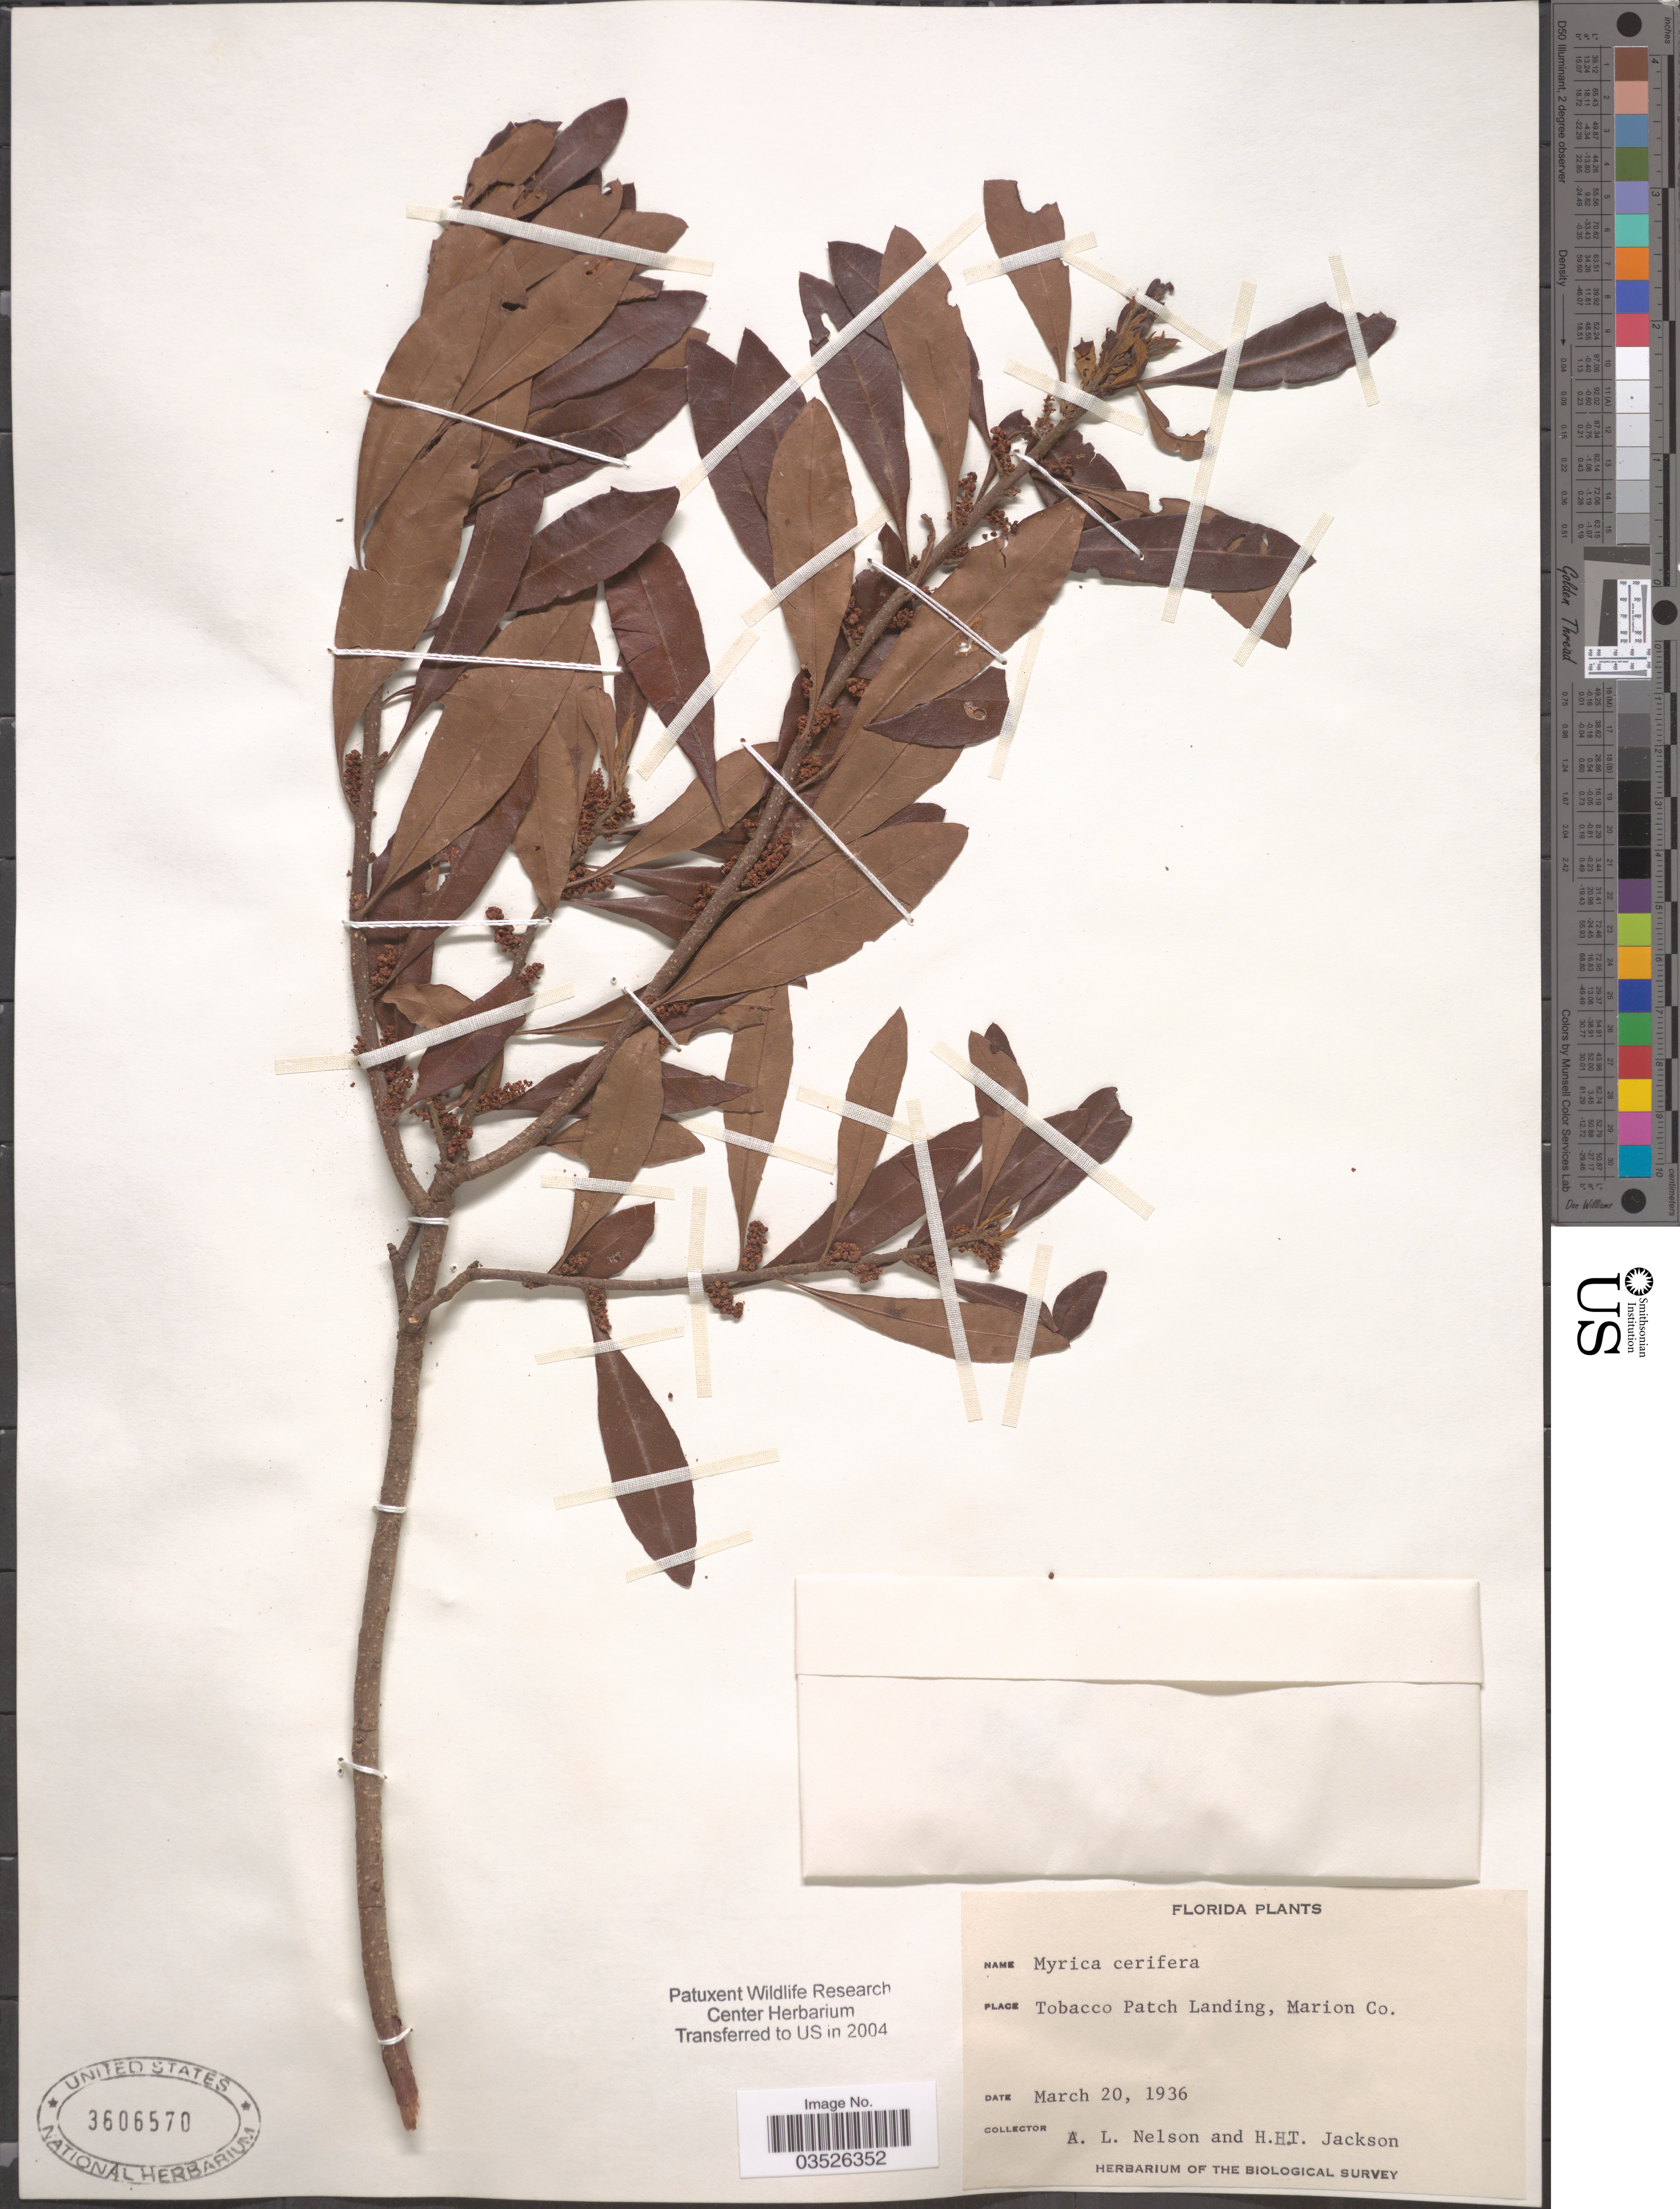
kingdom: Plantae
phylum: Tracheophyta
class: Magnoliopsida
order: Fagales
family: Myricaceae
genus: Morella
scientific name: Morella cerifera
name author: (L.) Small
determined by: Strong, M. T., (US), Smithsonian Institution - National Museum of Natural History (UNITED STATES)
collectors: A. L. Nelson & H. Jackson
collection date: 1936-03-20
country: United States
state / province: Florida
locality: Tabacco Patch Landing, Marion Co.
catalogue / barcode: US 3606570